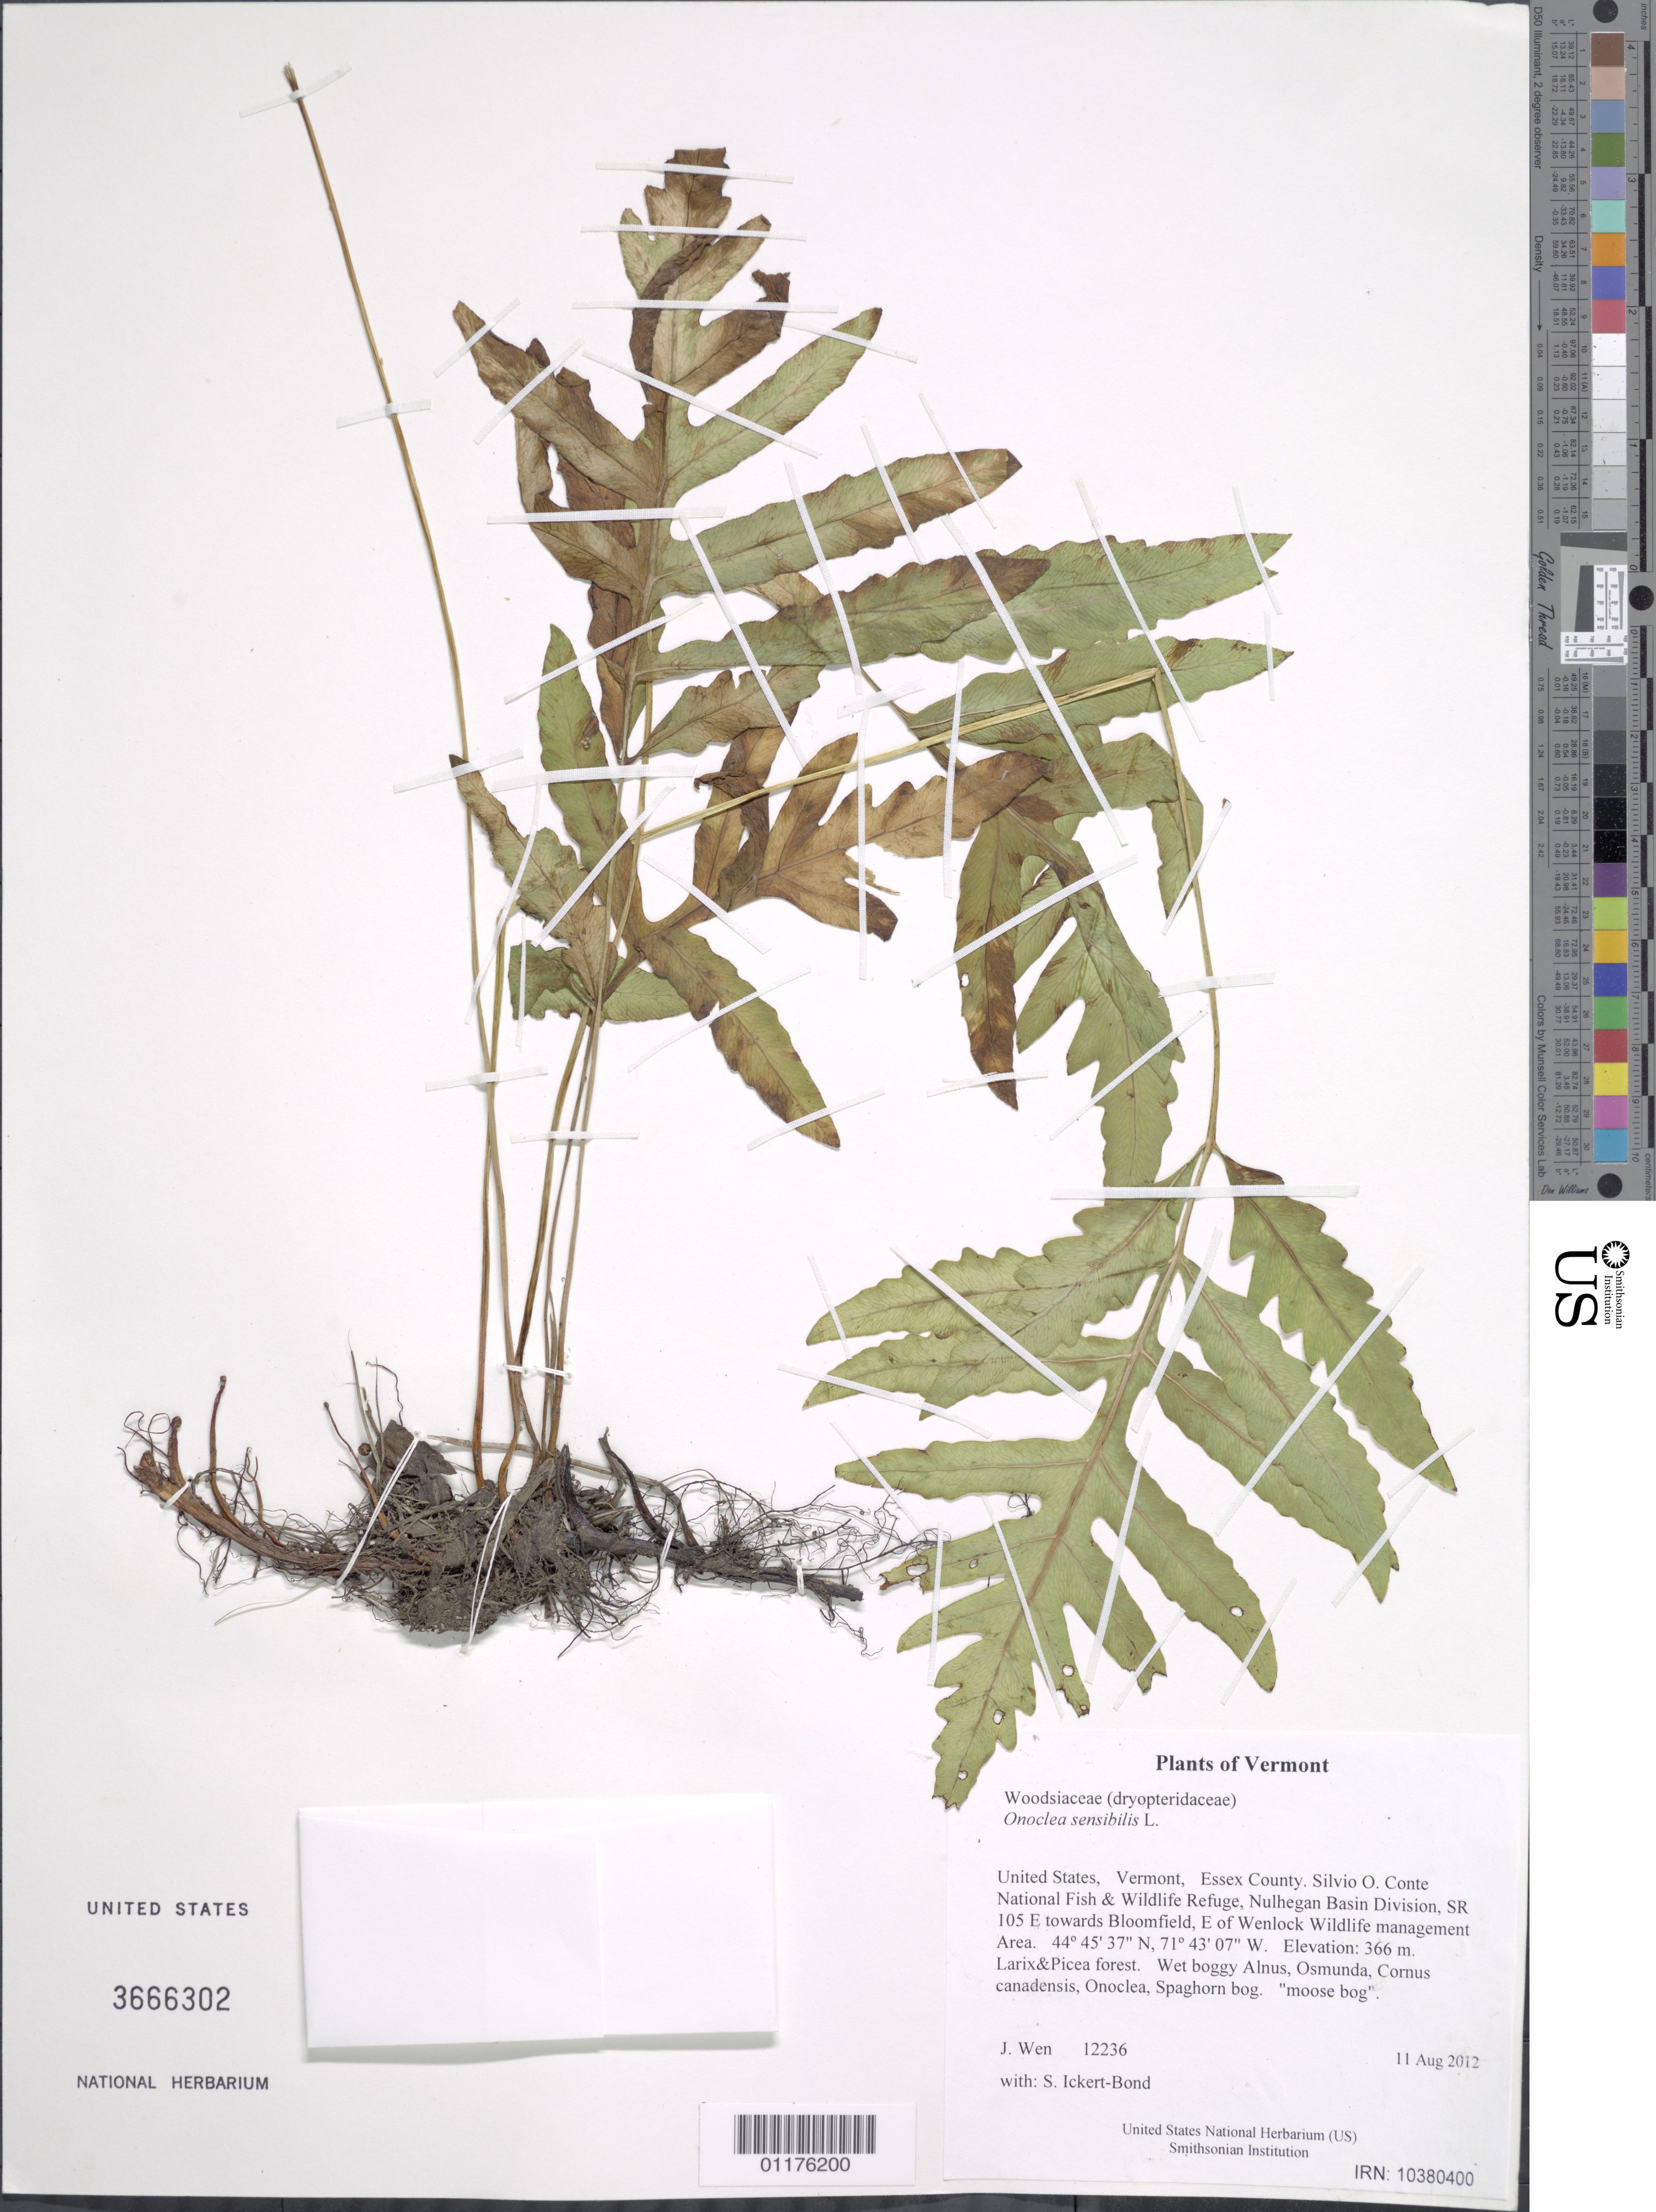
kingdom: Plantae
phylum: Tracheophyta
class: Polypodiopsida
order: Polypodiales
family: Onocleaceae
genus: Onoclea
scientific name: Onoclea sensibilis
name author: L.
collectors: J. Wen & S. Ickert-Bond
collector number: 12236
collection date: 2012-08-11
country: United States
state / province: Vermont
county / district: Essex County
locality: Silvio O. Conte National Fish & Wildlife Refuge, Nulhegan Basin Division, SR 105 E towards Bloomfield, E of Wenlock Wildlife management Area.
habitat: Larix&Picea forest. Wet boggy Alnus, Osmunda, Cornus canadensis, Onoclea, Spaghorn bog. "moose bog"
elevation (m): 366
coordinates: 44 45.612 N, 71 43.114 W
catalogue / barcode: US 3666302